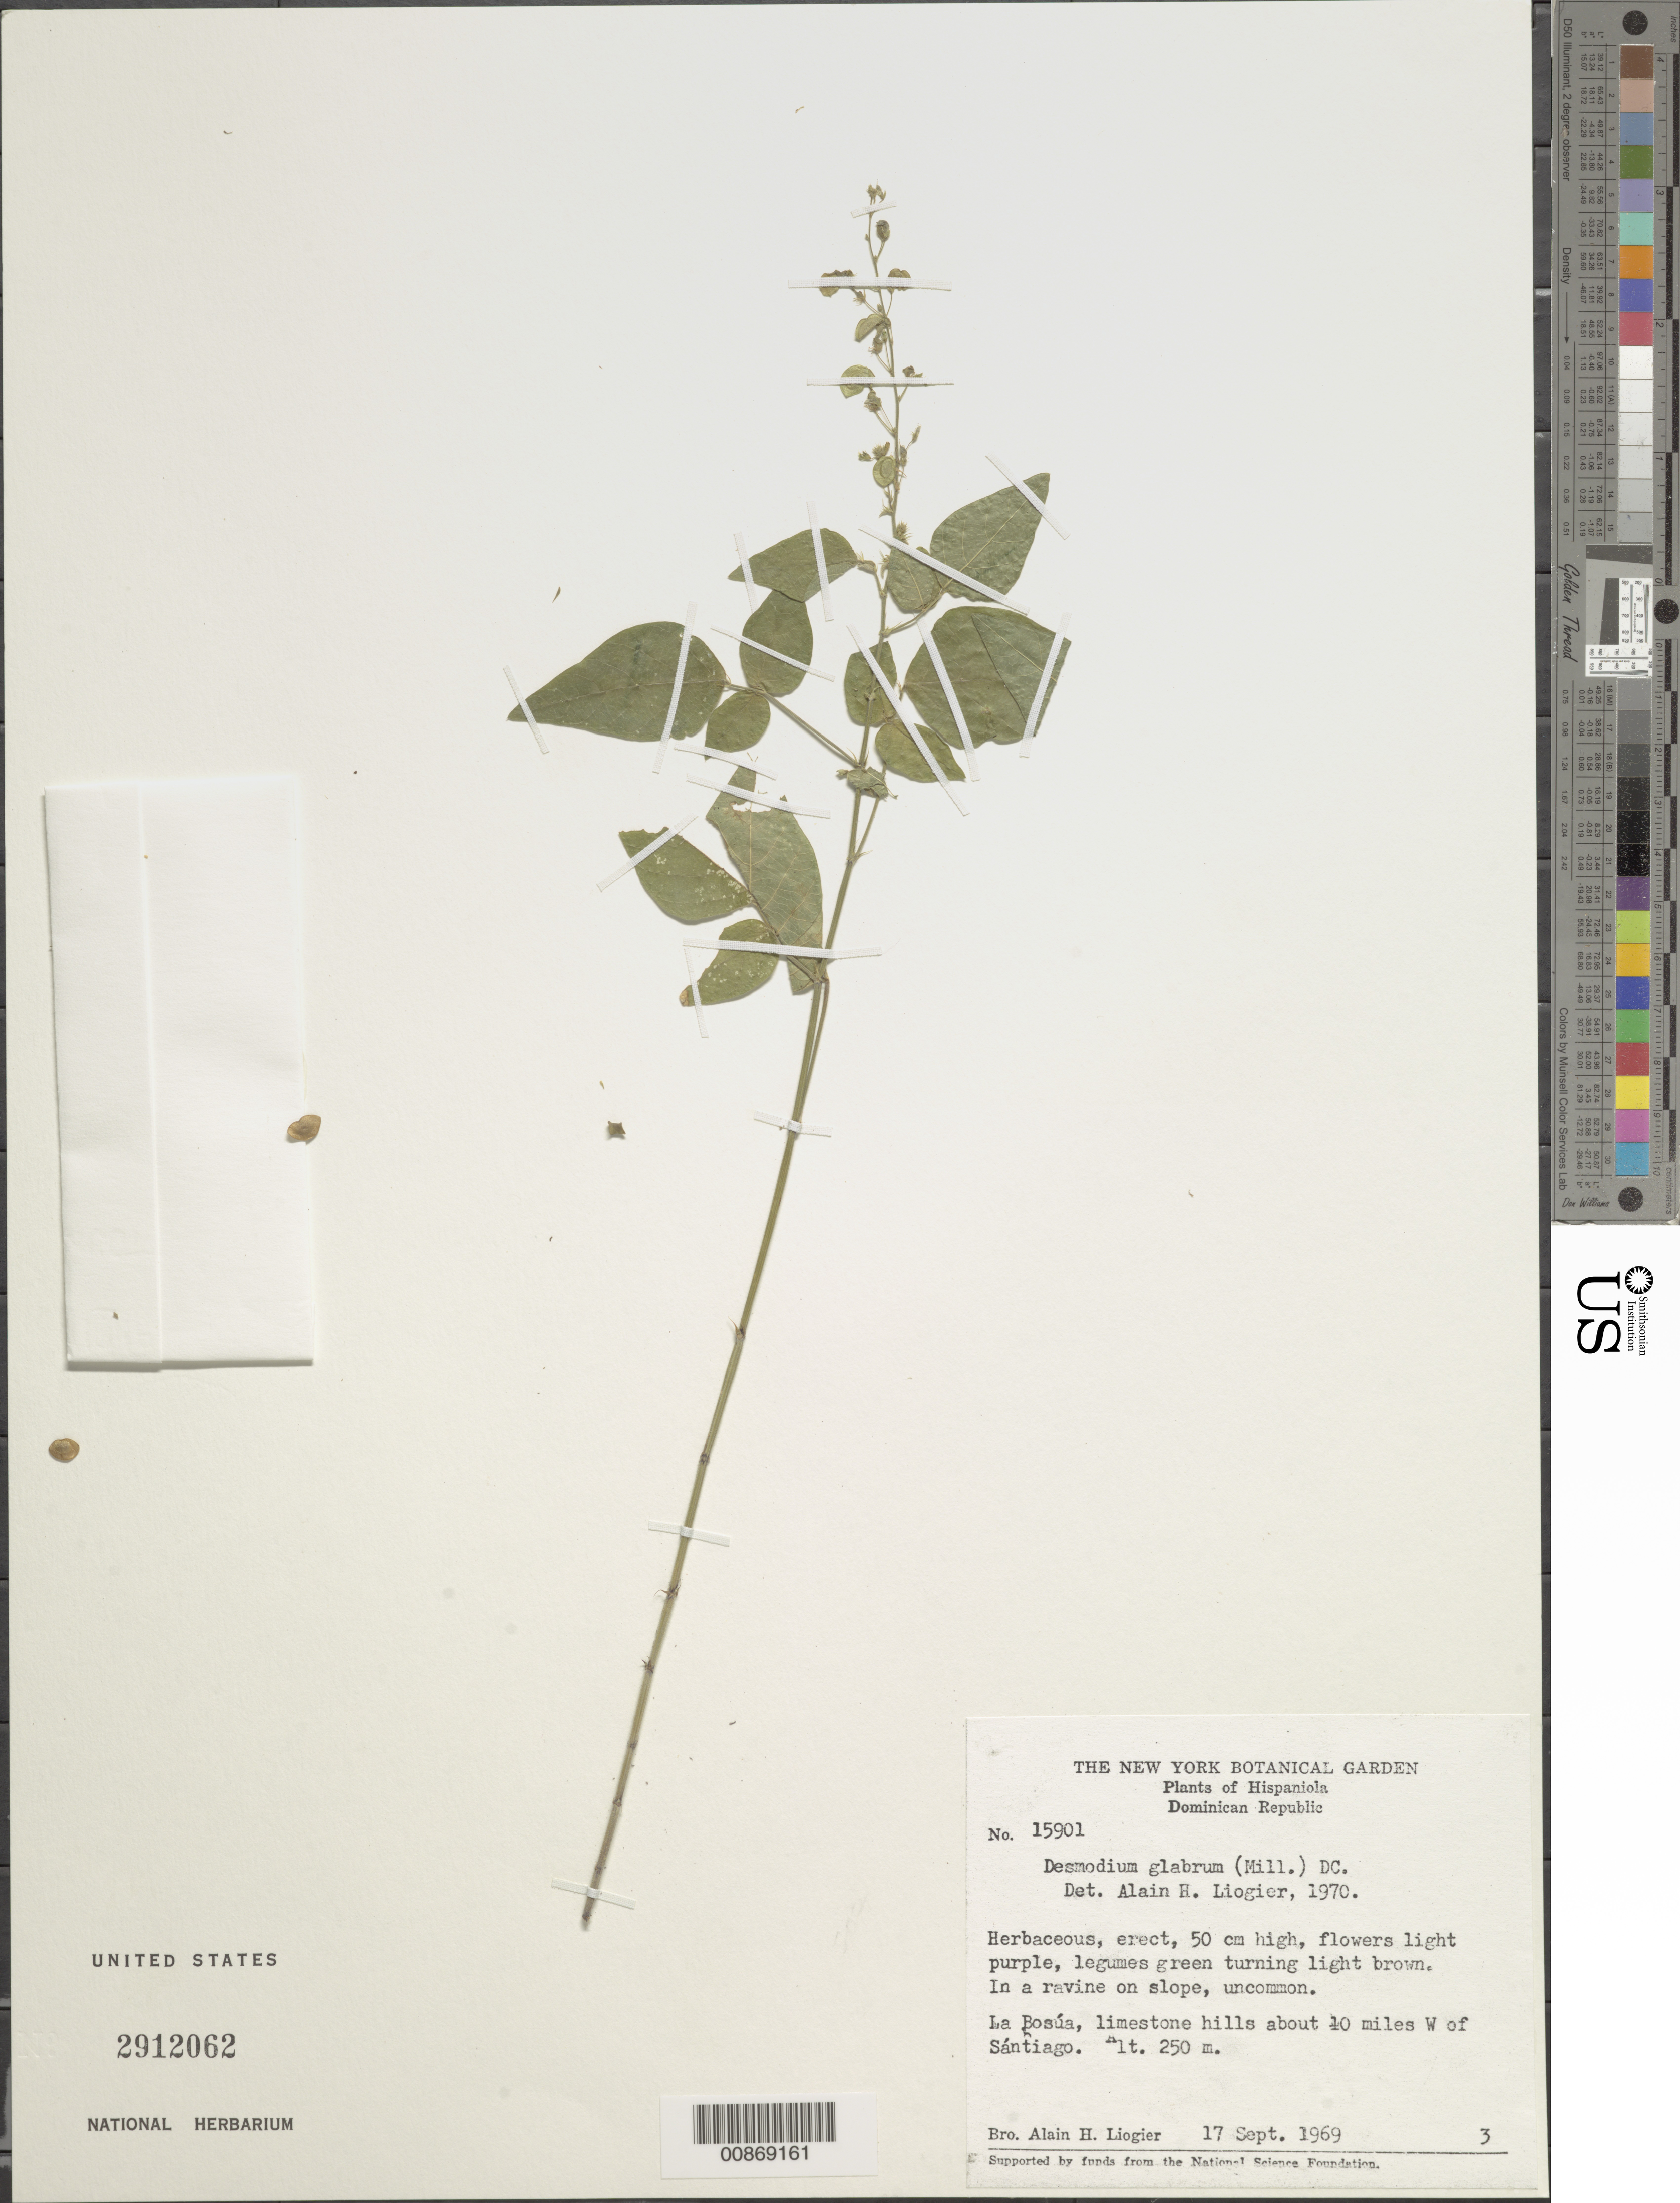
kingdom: Plantae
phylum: Tracheophyta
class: Magnoliopsida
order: Fabales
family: Fabaceae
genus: Desmodium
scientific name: Desmodium glabrum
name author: (Mill.) DC.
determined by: Liogier, Alain H.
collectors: A. H. Liogier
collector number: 15901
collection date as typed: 17 Sep 1969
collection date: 1969-09-17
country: Dominican Republic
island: Hispaniola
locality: La Bosúa, limestone hills about 10 miles W of Santiago.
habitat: In a ravine on slope.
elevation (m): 250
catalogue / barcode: US 2912062